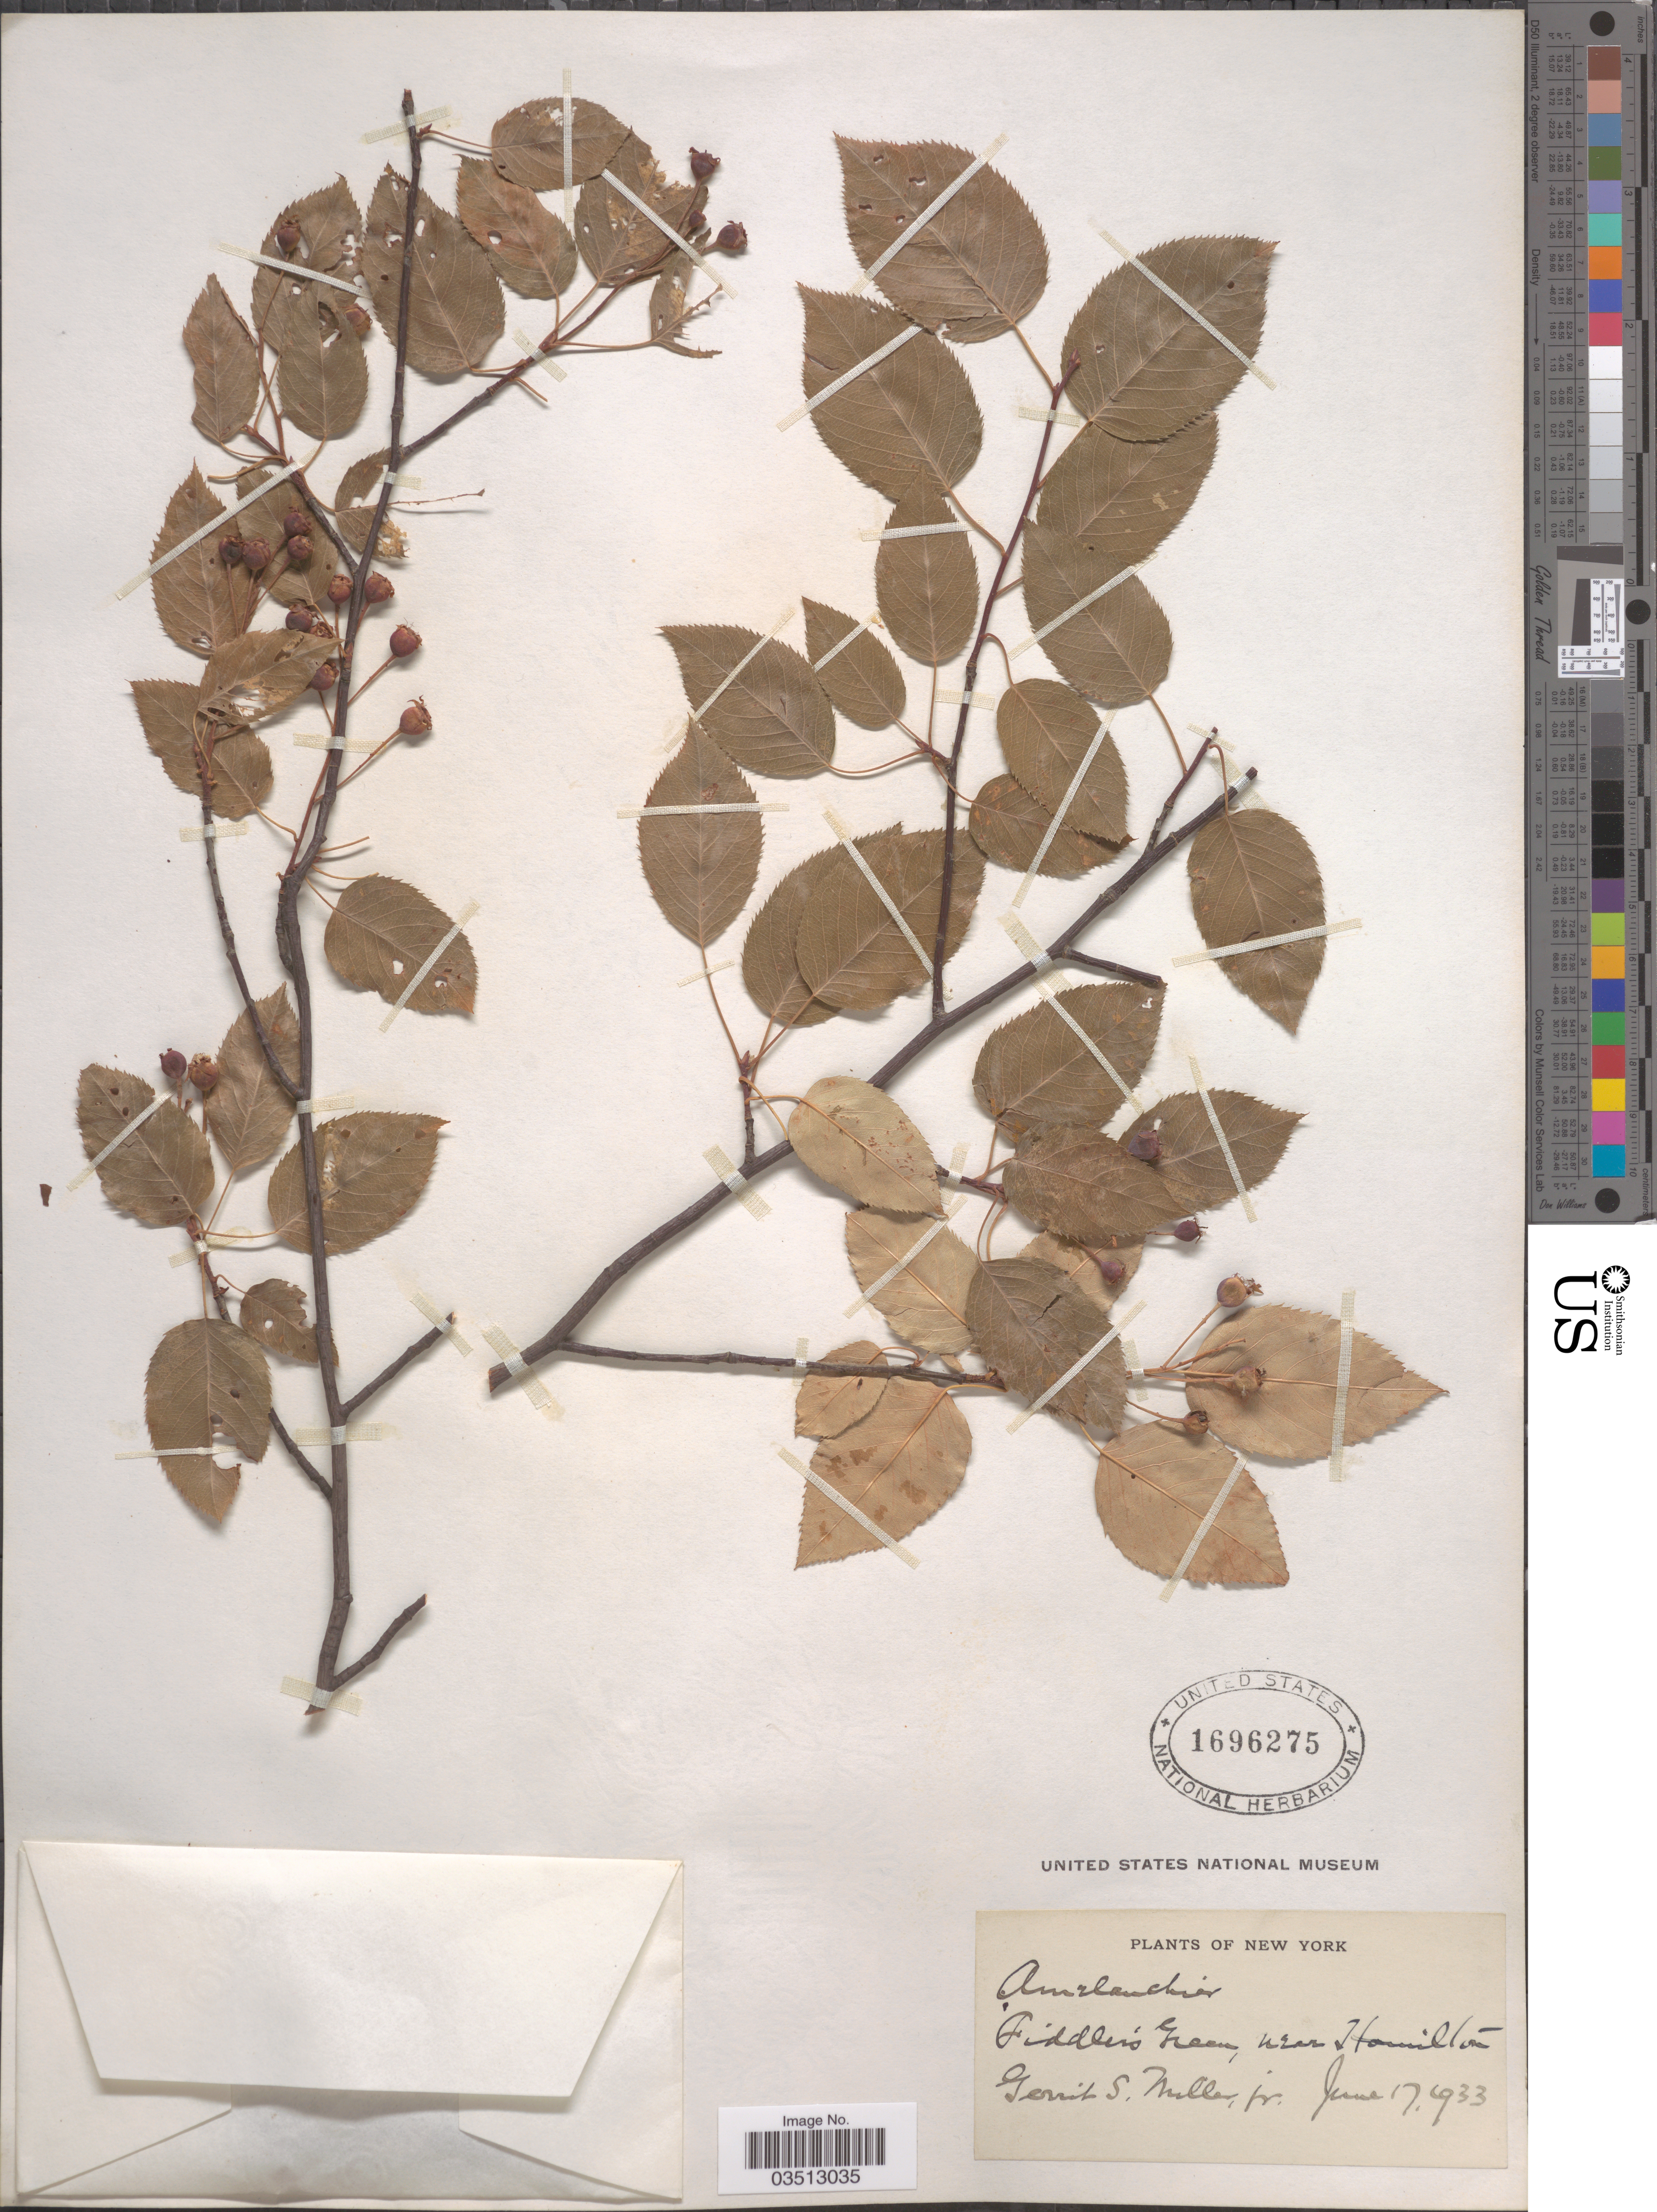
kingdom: Plantae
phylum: Tracheophyta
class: Magnoliopsida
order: Rosales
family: Rosaceae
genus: Amelanchier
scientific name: Amelanchier sp.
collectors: G. S. Miller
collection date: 1933-06-17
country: United States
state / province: New York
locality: Fiddler's Green, near Hamilton.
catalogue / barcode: US 1696275